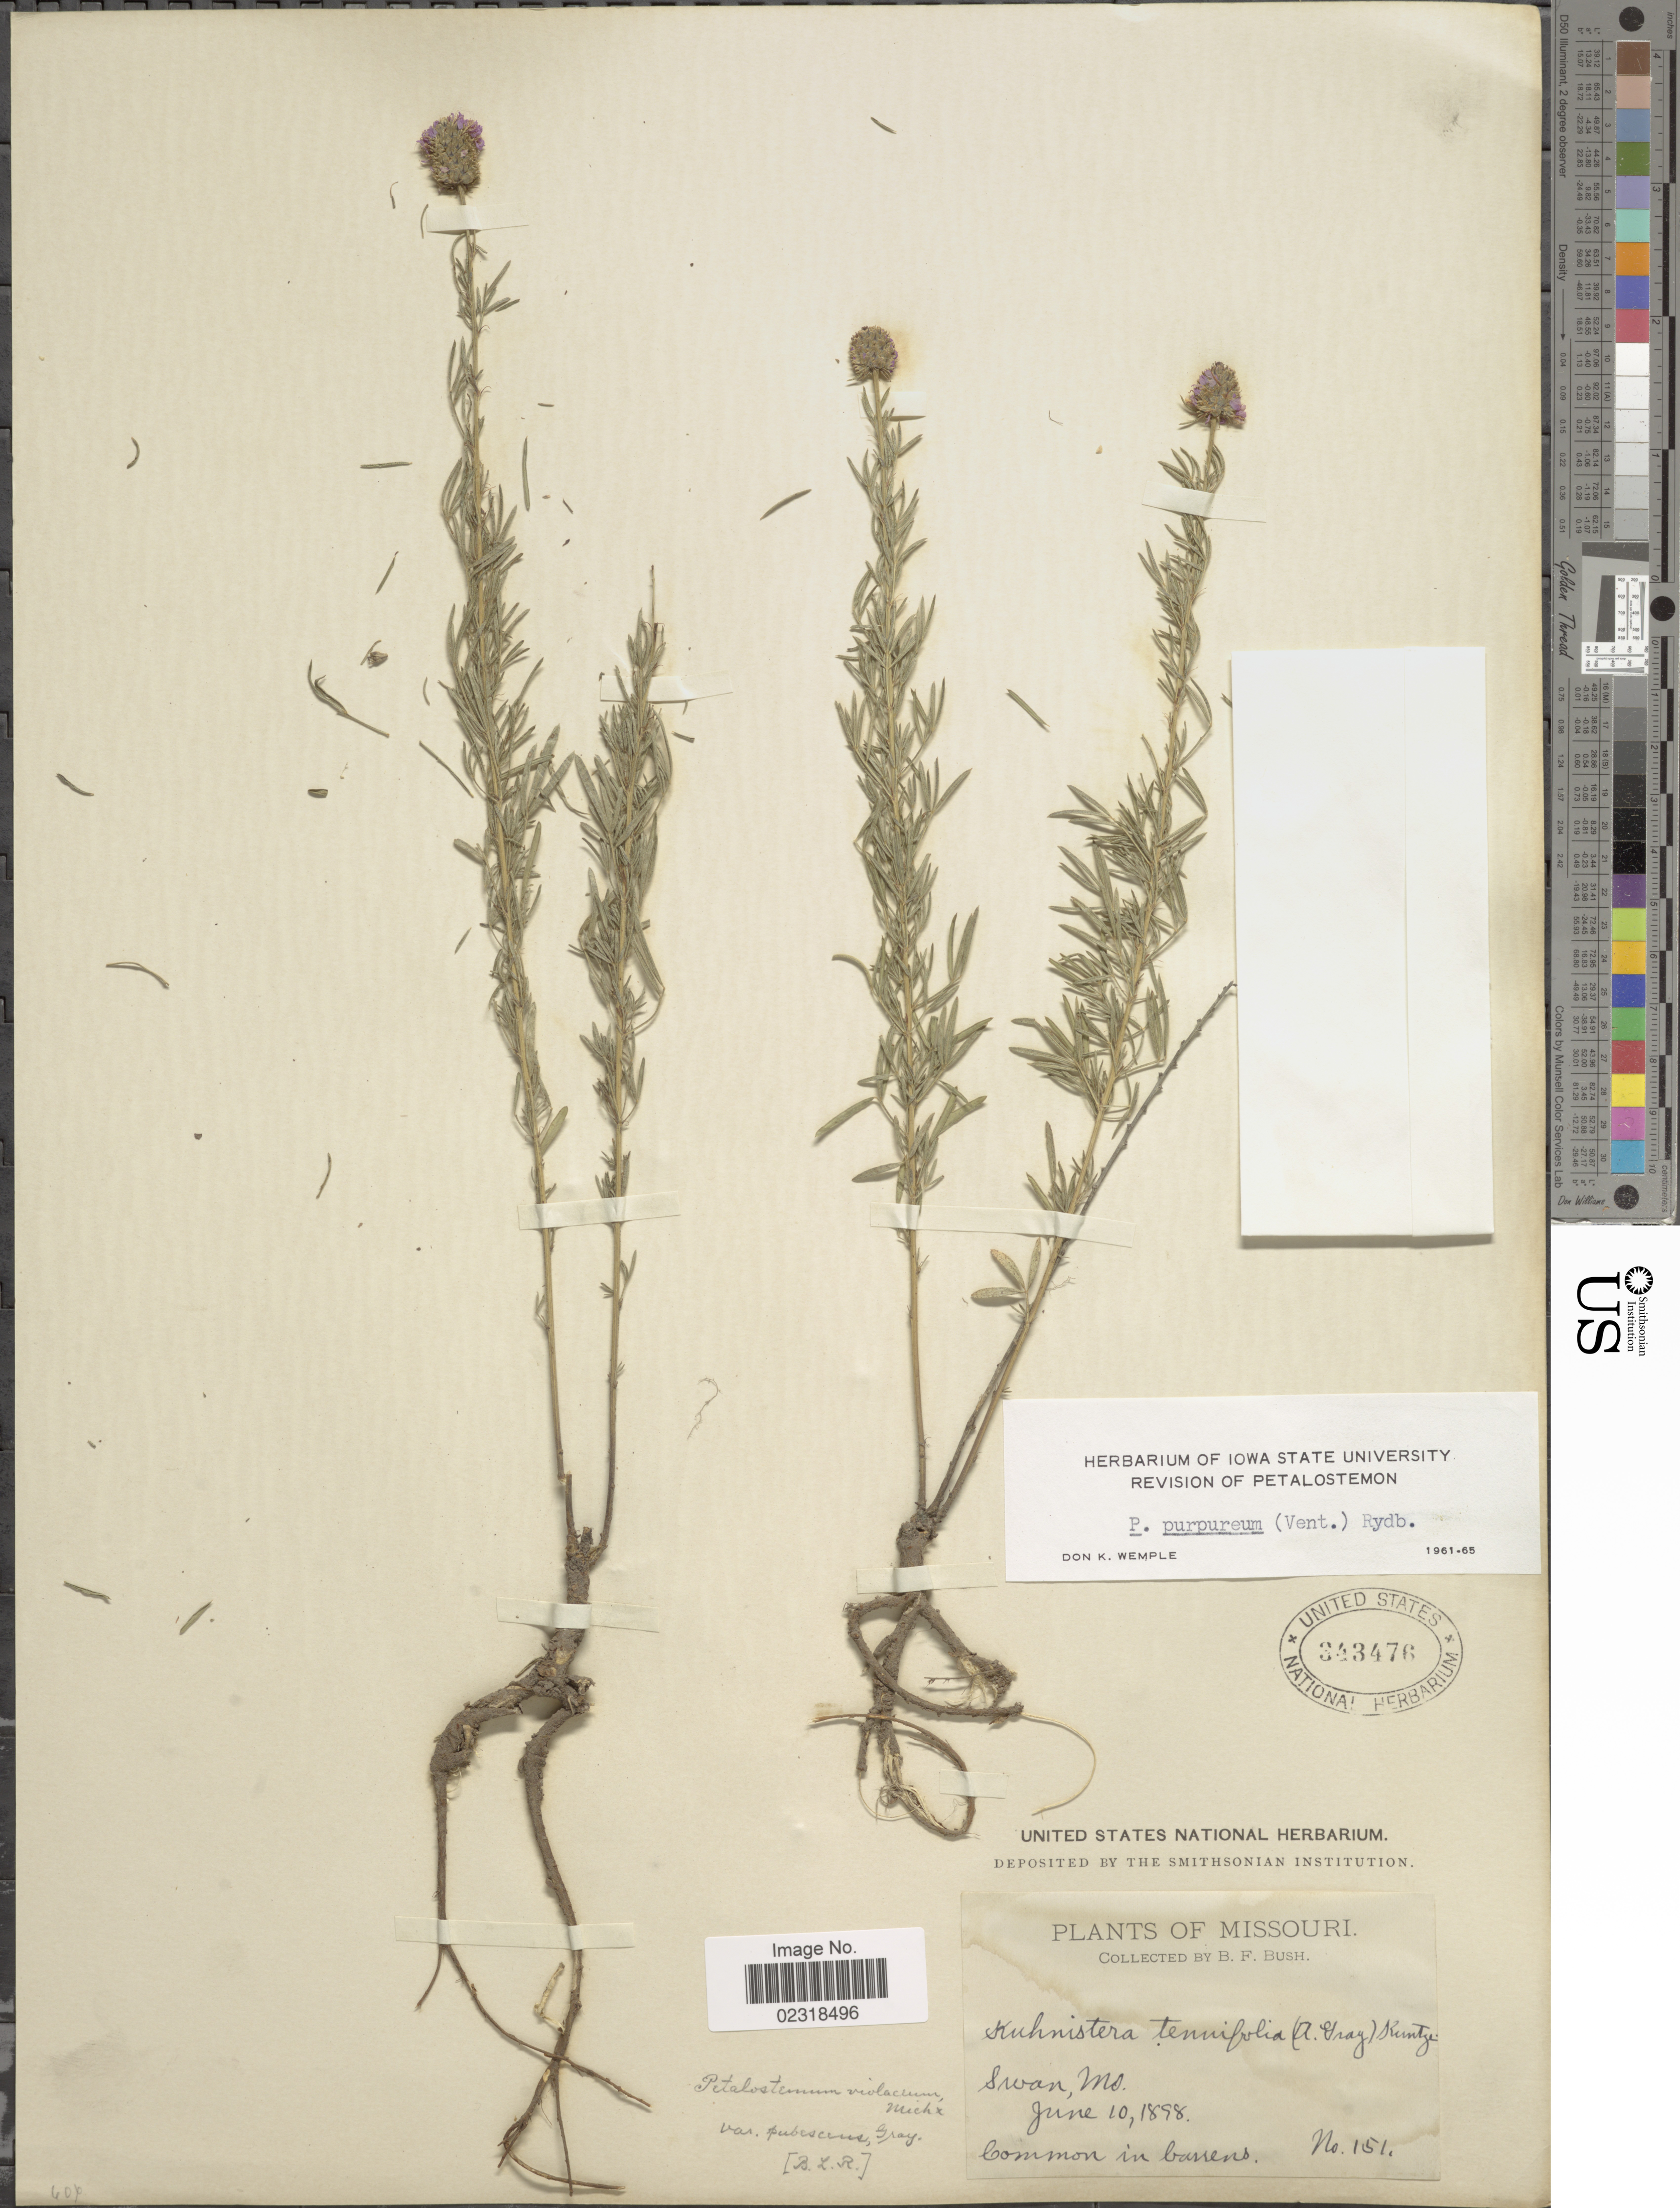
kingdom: Plantae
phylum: Tracheophyta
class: Magnoliopsida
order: Fabales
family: Fabaceae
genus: Dalea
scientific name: Dalea purpurea var. purpurea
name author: Vent.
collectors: B. F. Bush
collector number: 151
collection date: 1898-06-10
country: United States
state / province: Missouri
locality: Swan, Mo.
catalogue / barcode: US 343476